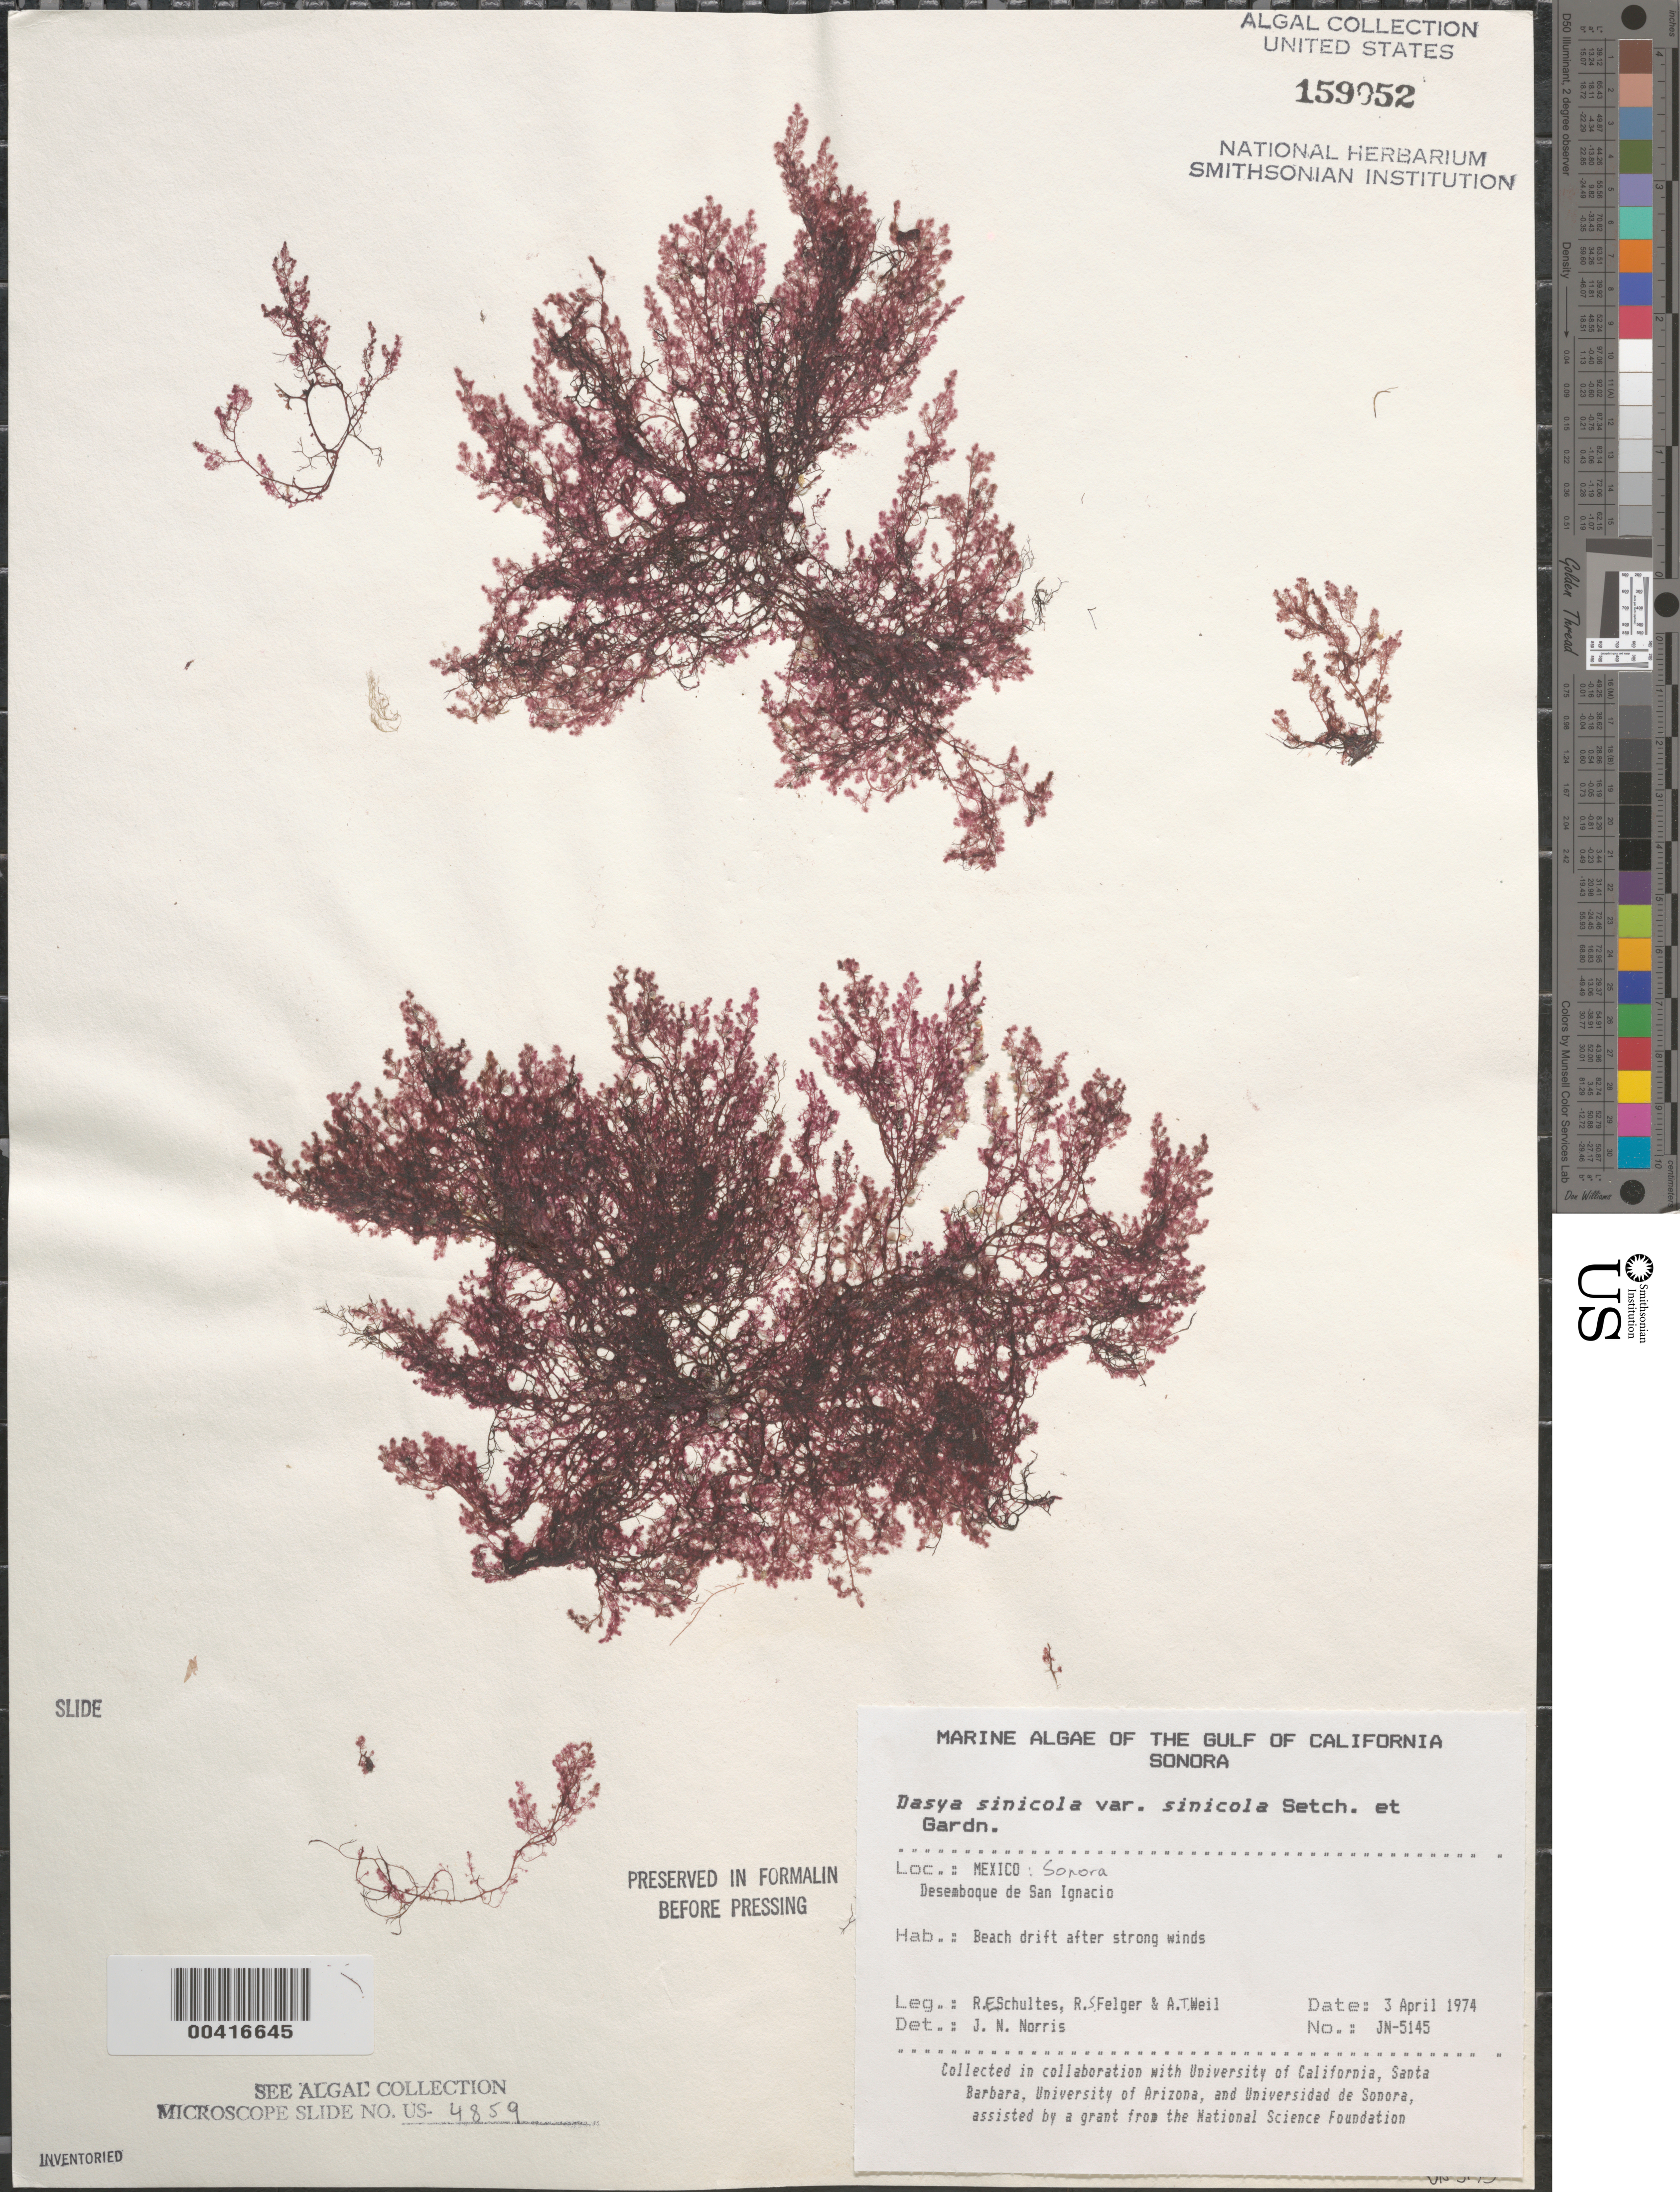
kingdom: Plantae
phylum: Rhodophyta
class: Florideophyceae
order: Ceramiales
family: Dasyaceae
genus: Dasya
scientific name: Dasya sinicola var. sinicola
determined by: Norris, James N.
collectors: R. E. Schultes, R. S. Felger & A. T. Weil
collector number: JN-5145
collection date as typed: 03 Apr 1974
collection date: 1974-04-03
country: Mexico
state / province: Sonora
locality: Desemboque de San Ignacio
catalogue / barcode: US 159052